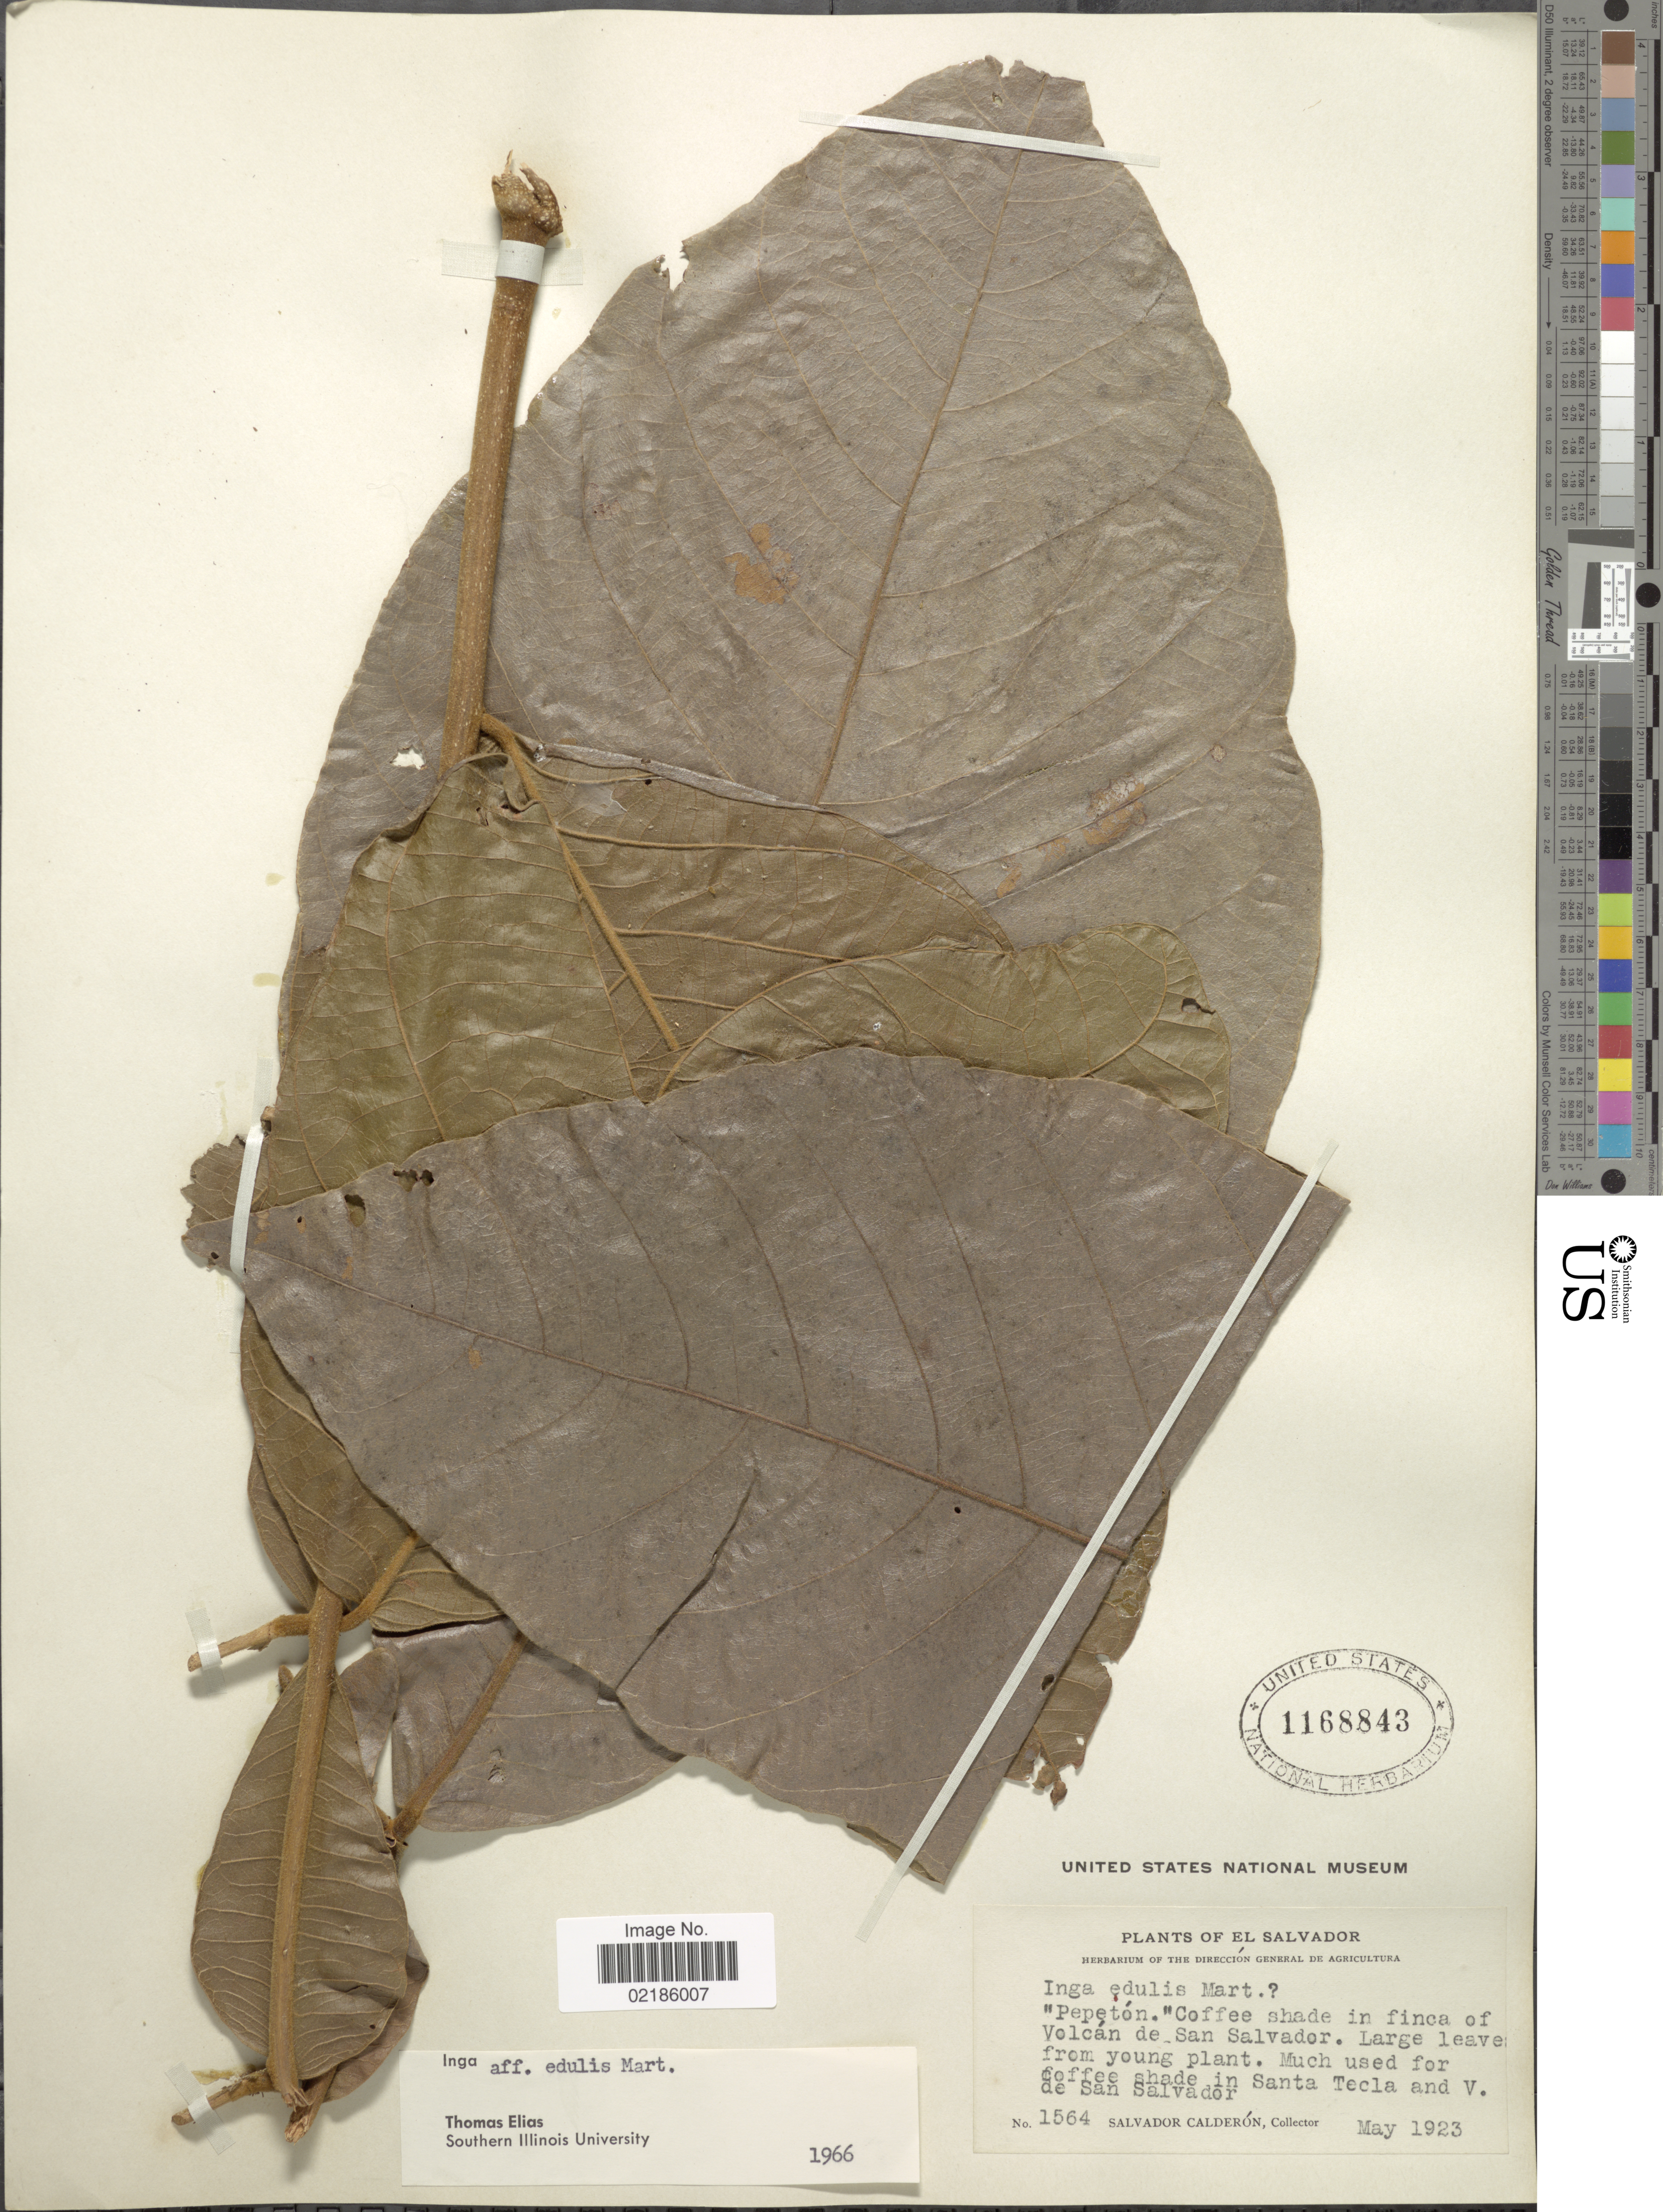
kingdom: Plantae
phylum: Tracheophyta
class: Magnoliopsida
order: Fabales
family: Fabaceae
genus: Inga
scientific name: Inga edulis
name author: Mart.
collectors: S. Calderón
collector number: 1564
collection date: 1923-05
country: El Salvador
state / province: San Salvador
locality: Coffee shade in finca of Volcan de San Salvadaor.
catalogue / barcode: US 1168843